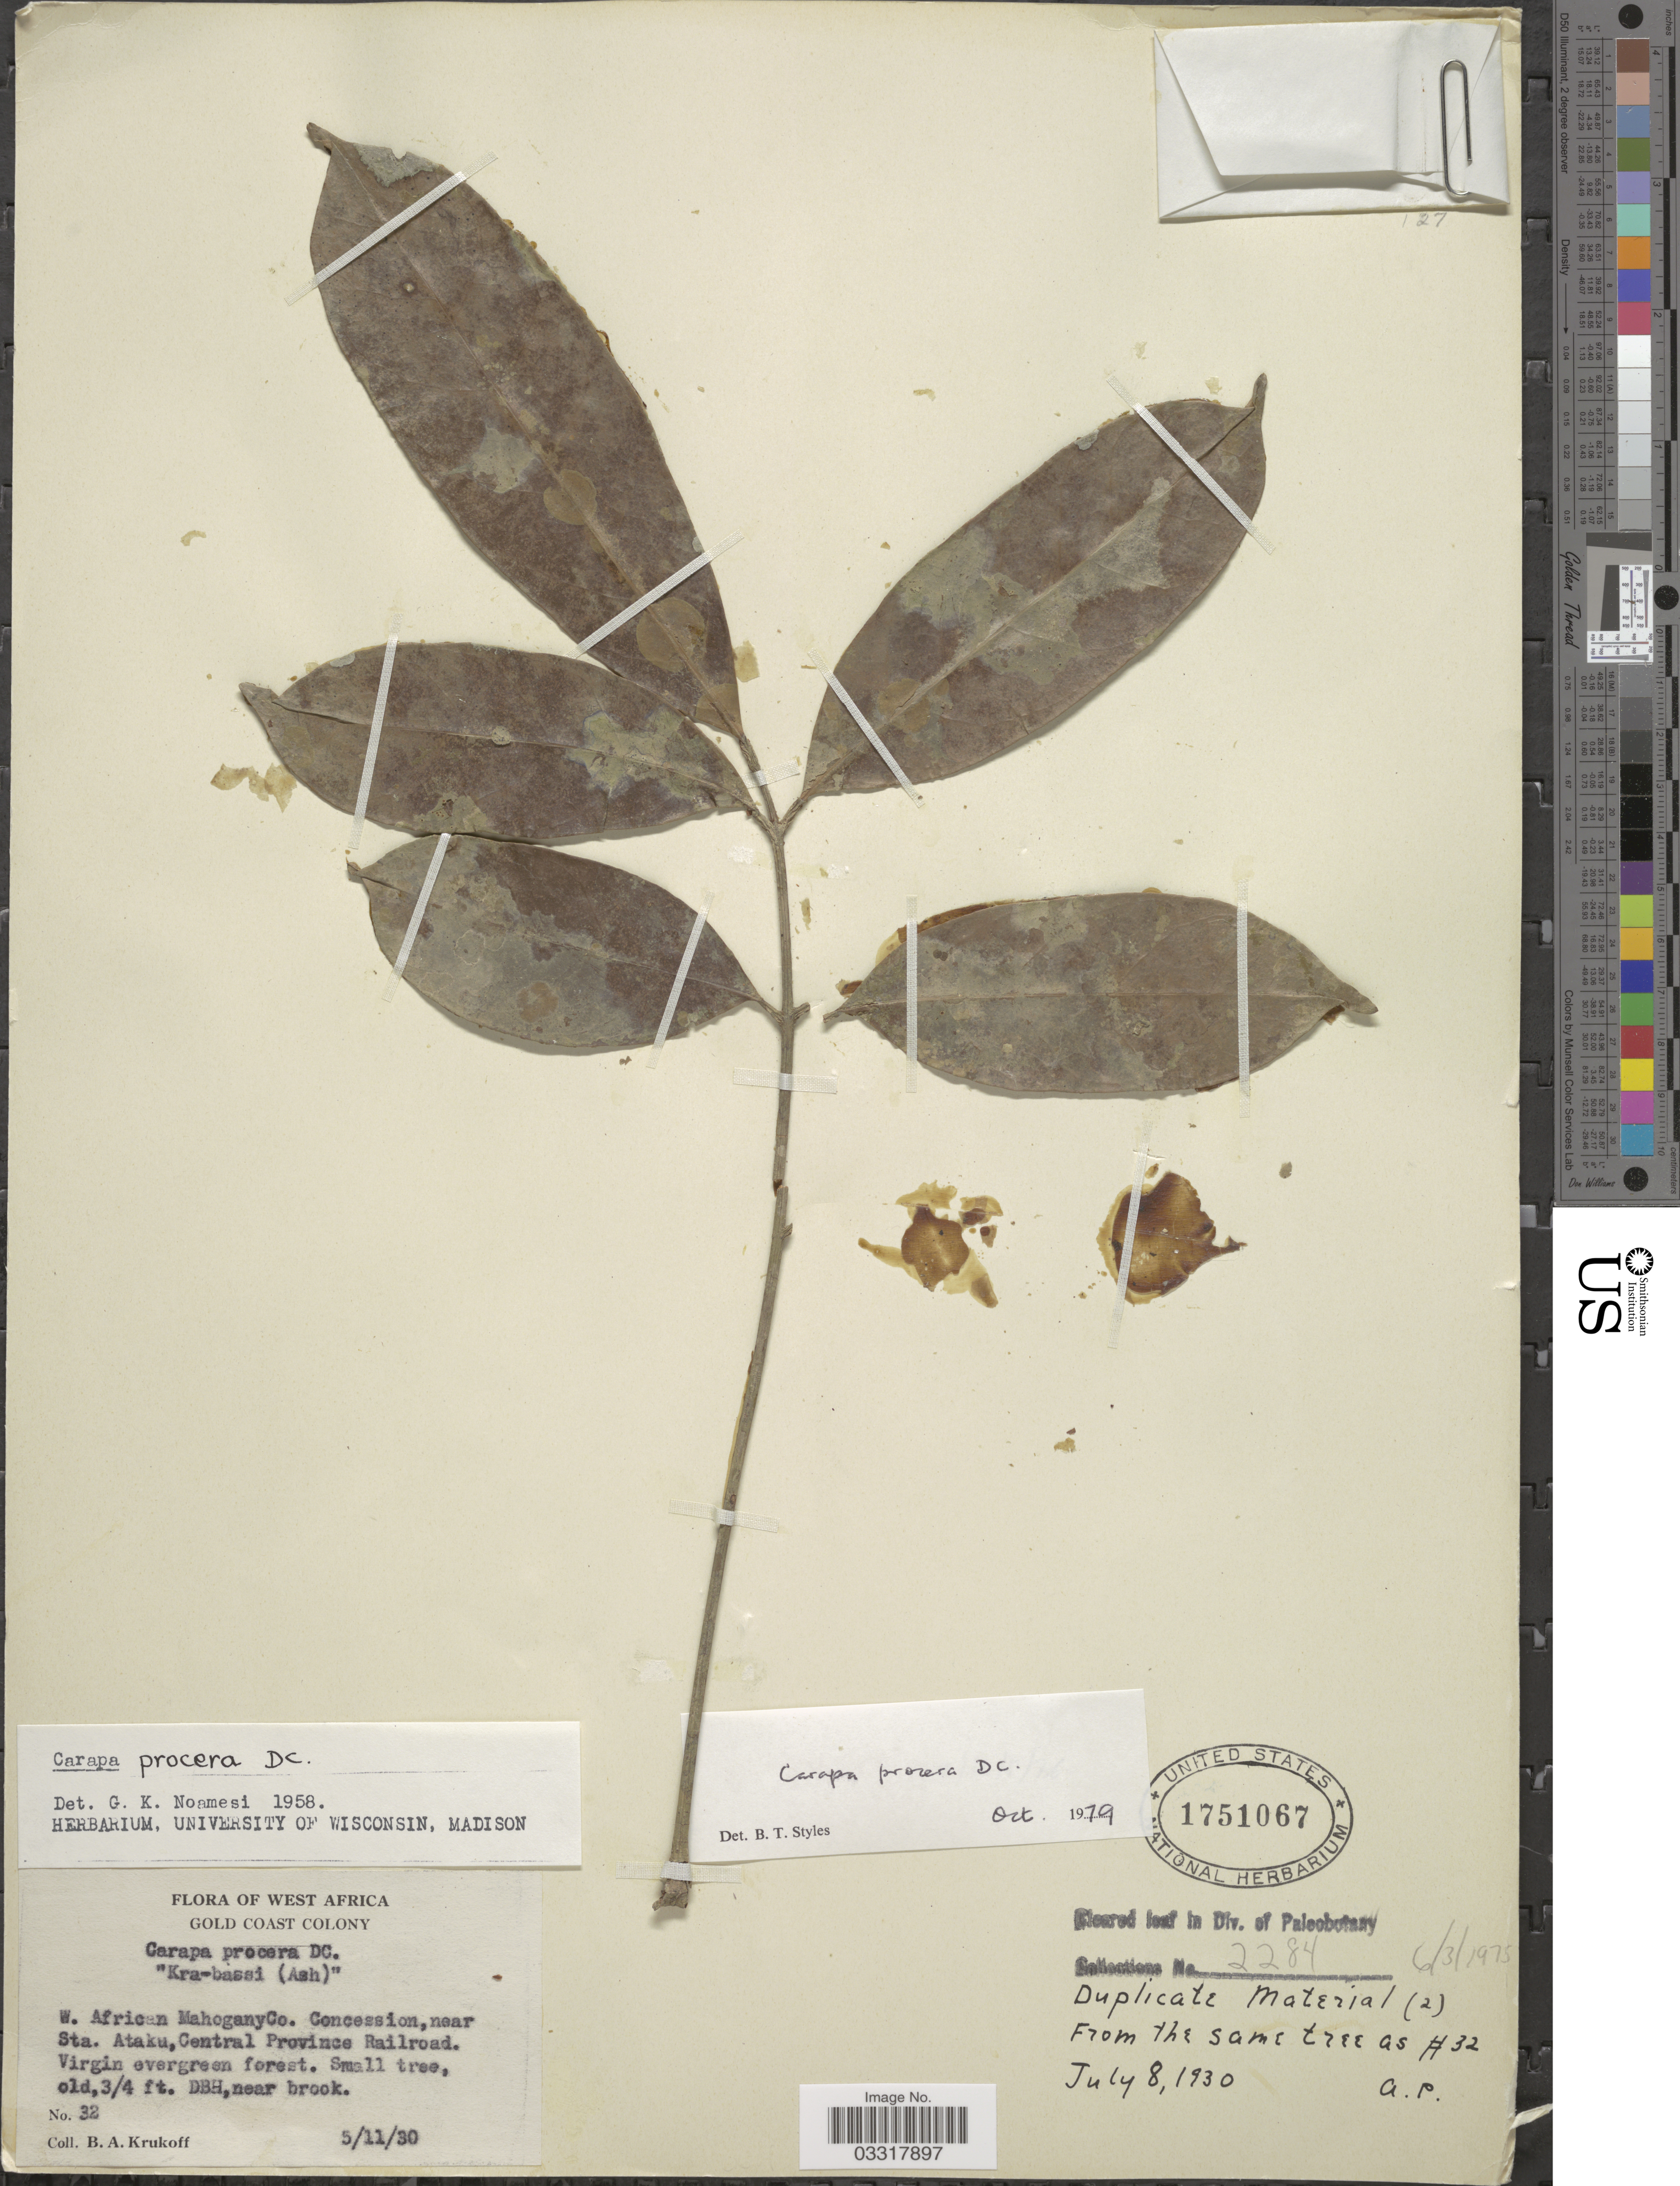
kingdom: Plantae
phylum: Tracheophyta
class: Magnoliopsida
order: Sapindales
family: Meliaceae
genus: Carapa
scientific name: Carapa procera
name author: DC.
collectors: B. A. Krukoff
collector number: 32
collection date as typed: Transcribed d/m/y: 5/11/30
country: Ghana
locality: West Africa. Gold Coast Colony. W. African MahoganyCo. Concession, near Sta. Ataku, Central Province Railroad.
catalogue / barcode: US 1751067